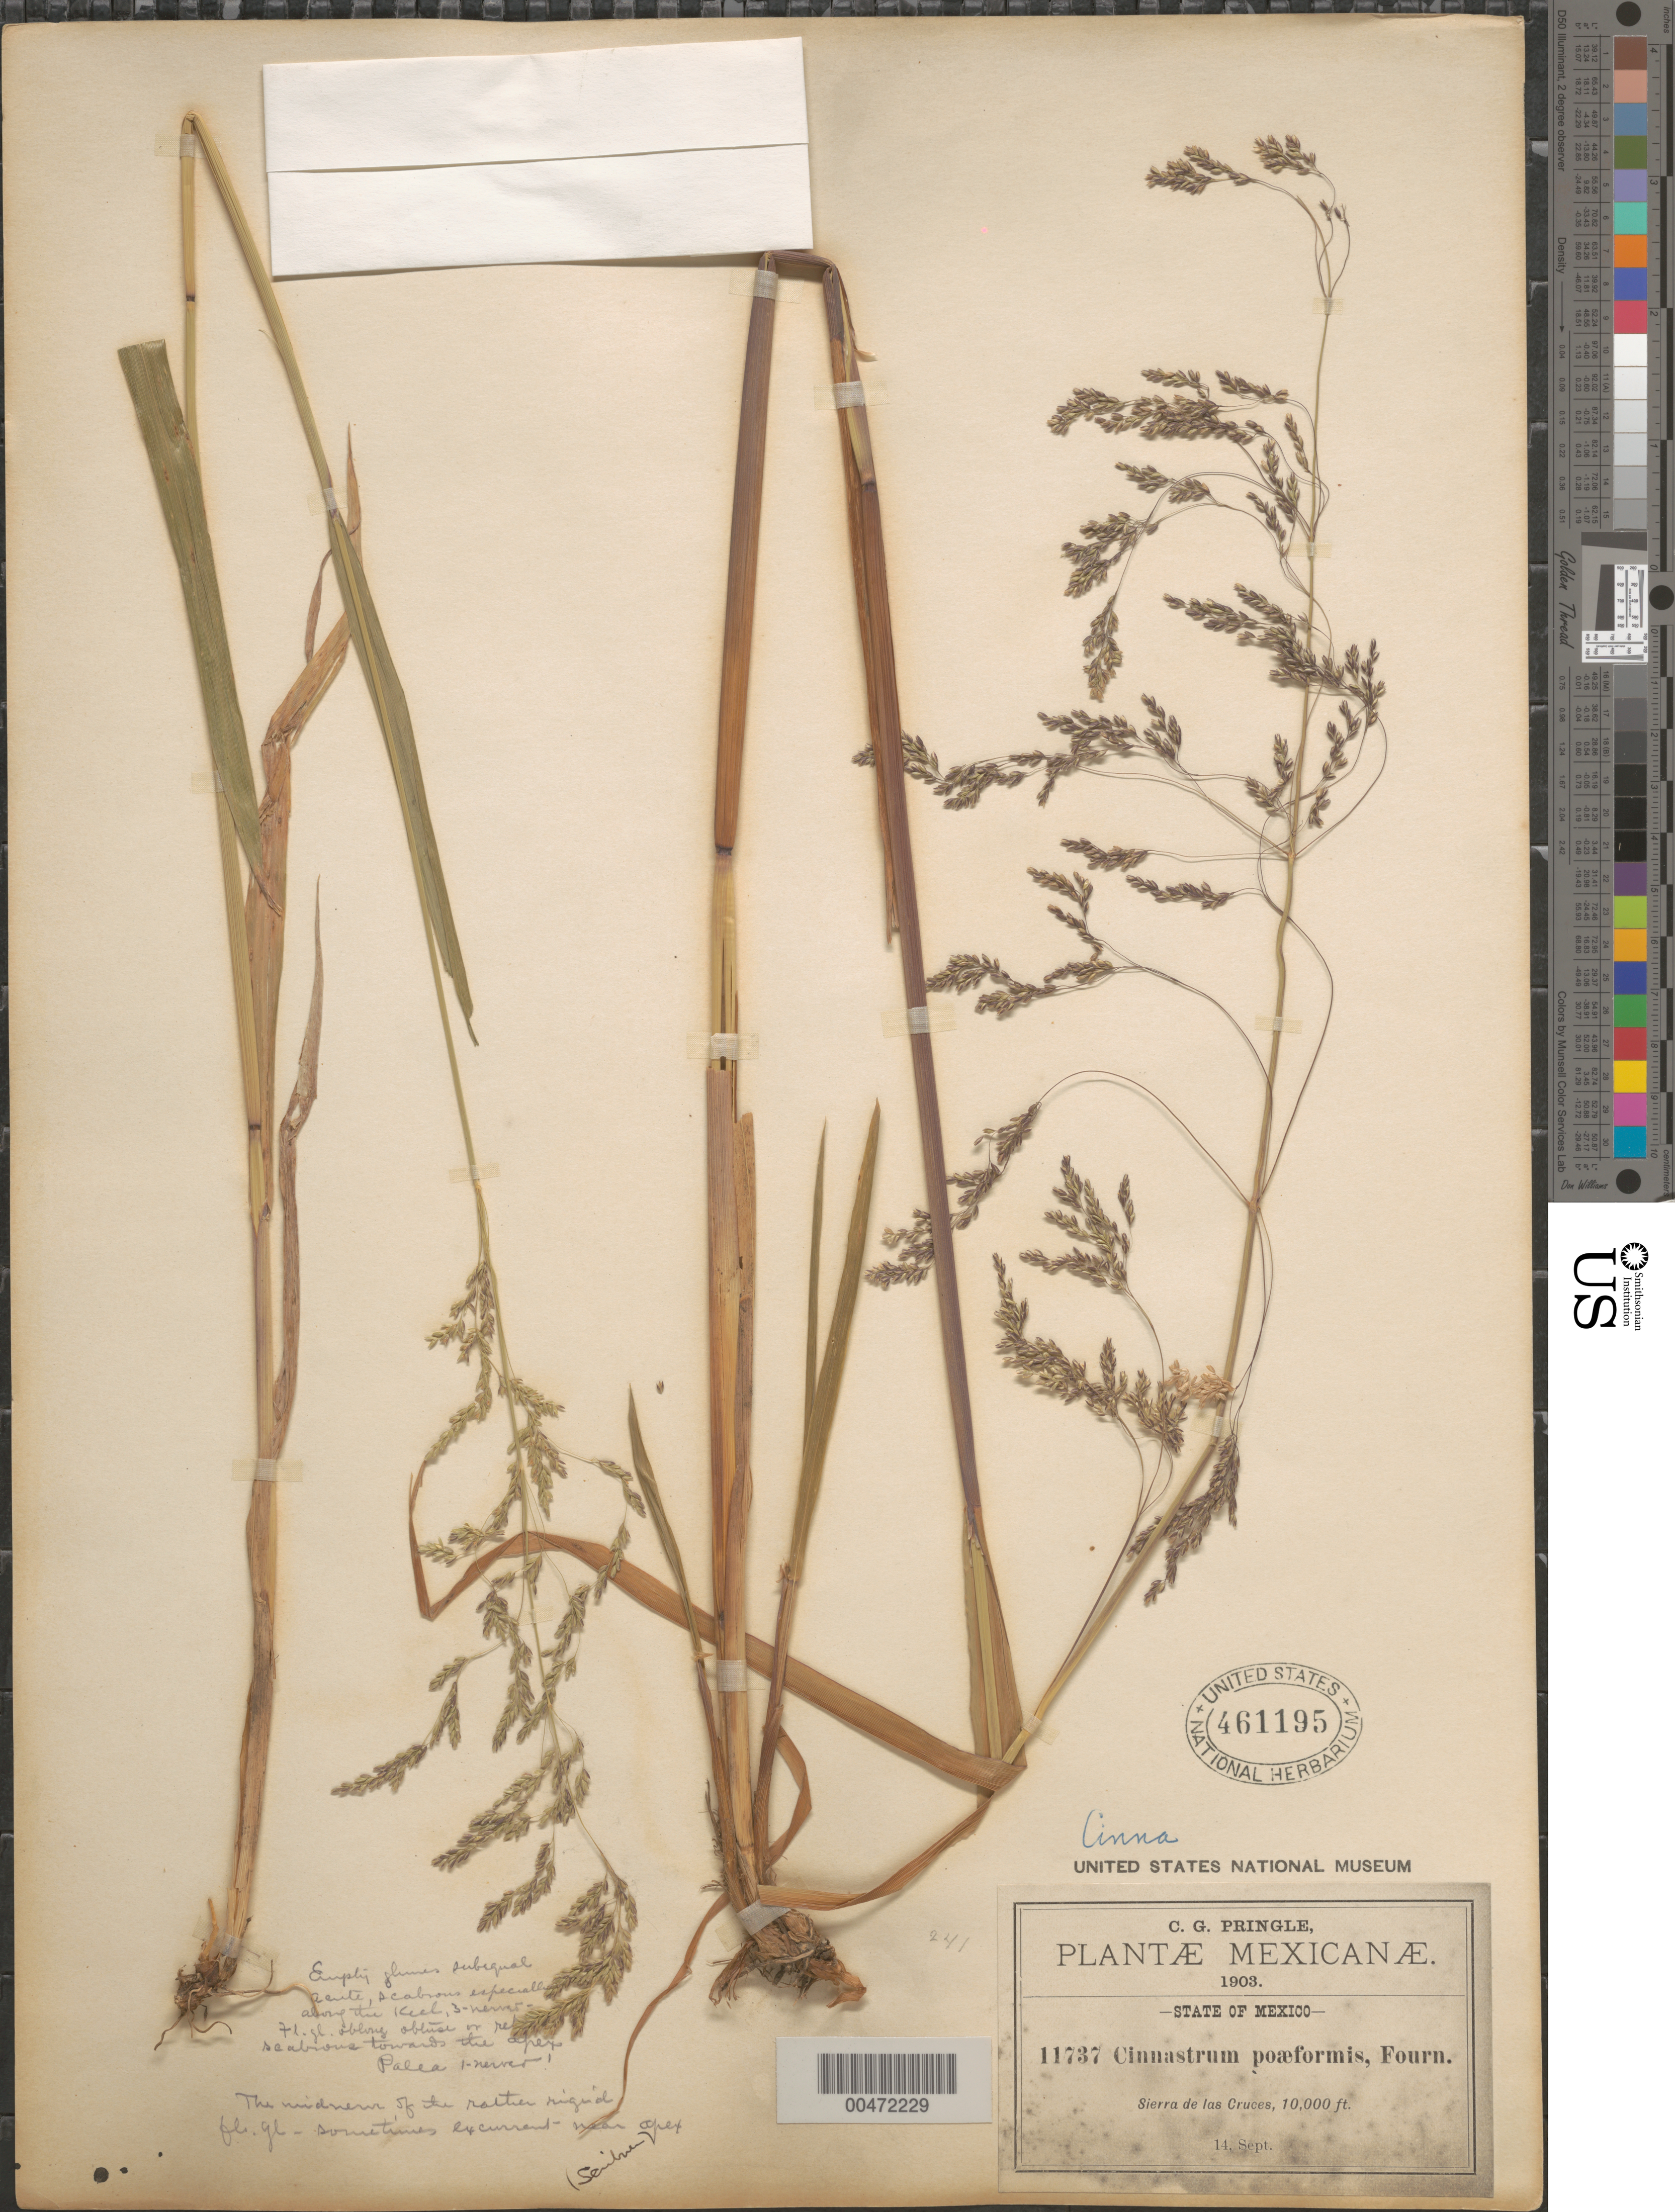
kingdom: Plantae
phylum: Tracheophyta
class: Liliopsida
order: Poales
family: Poaceae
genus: Cinna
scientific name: Cinna poiformis (Kunth) Scribn. & Merr.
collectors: C. G. Pringle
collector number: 11737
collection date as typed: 14 Sep 1903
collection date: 1903-09-14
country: Mexico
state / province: México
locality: Sierra de las Cruces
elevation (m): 3048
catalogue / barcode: US 461195